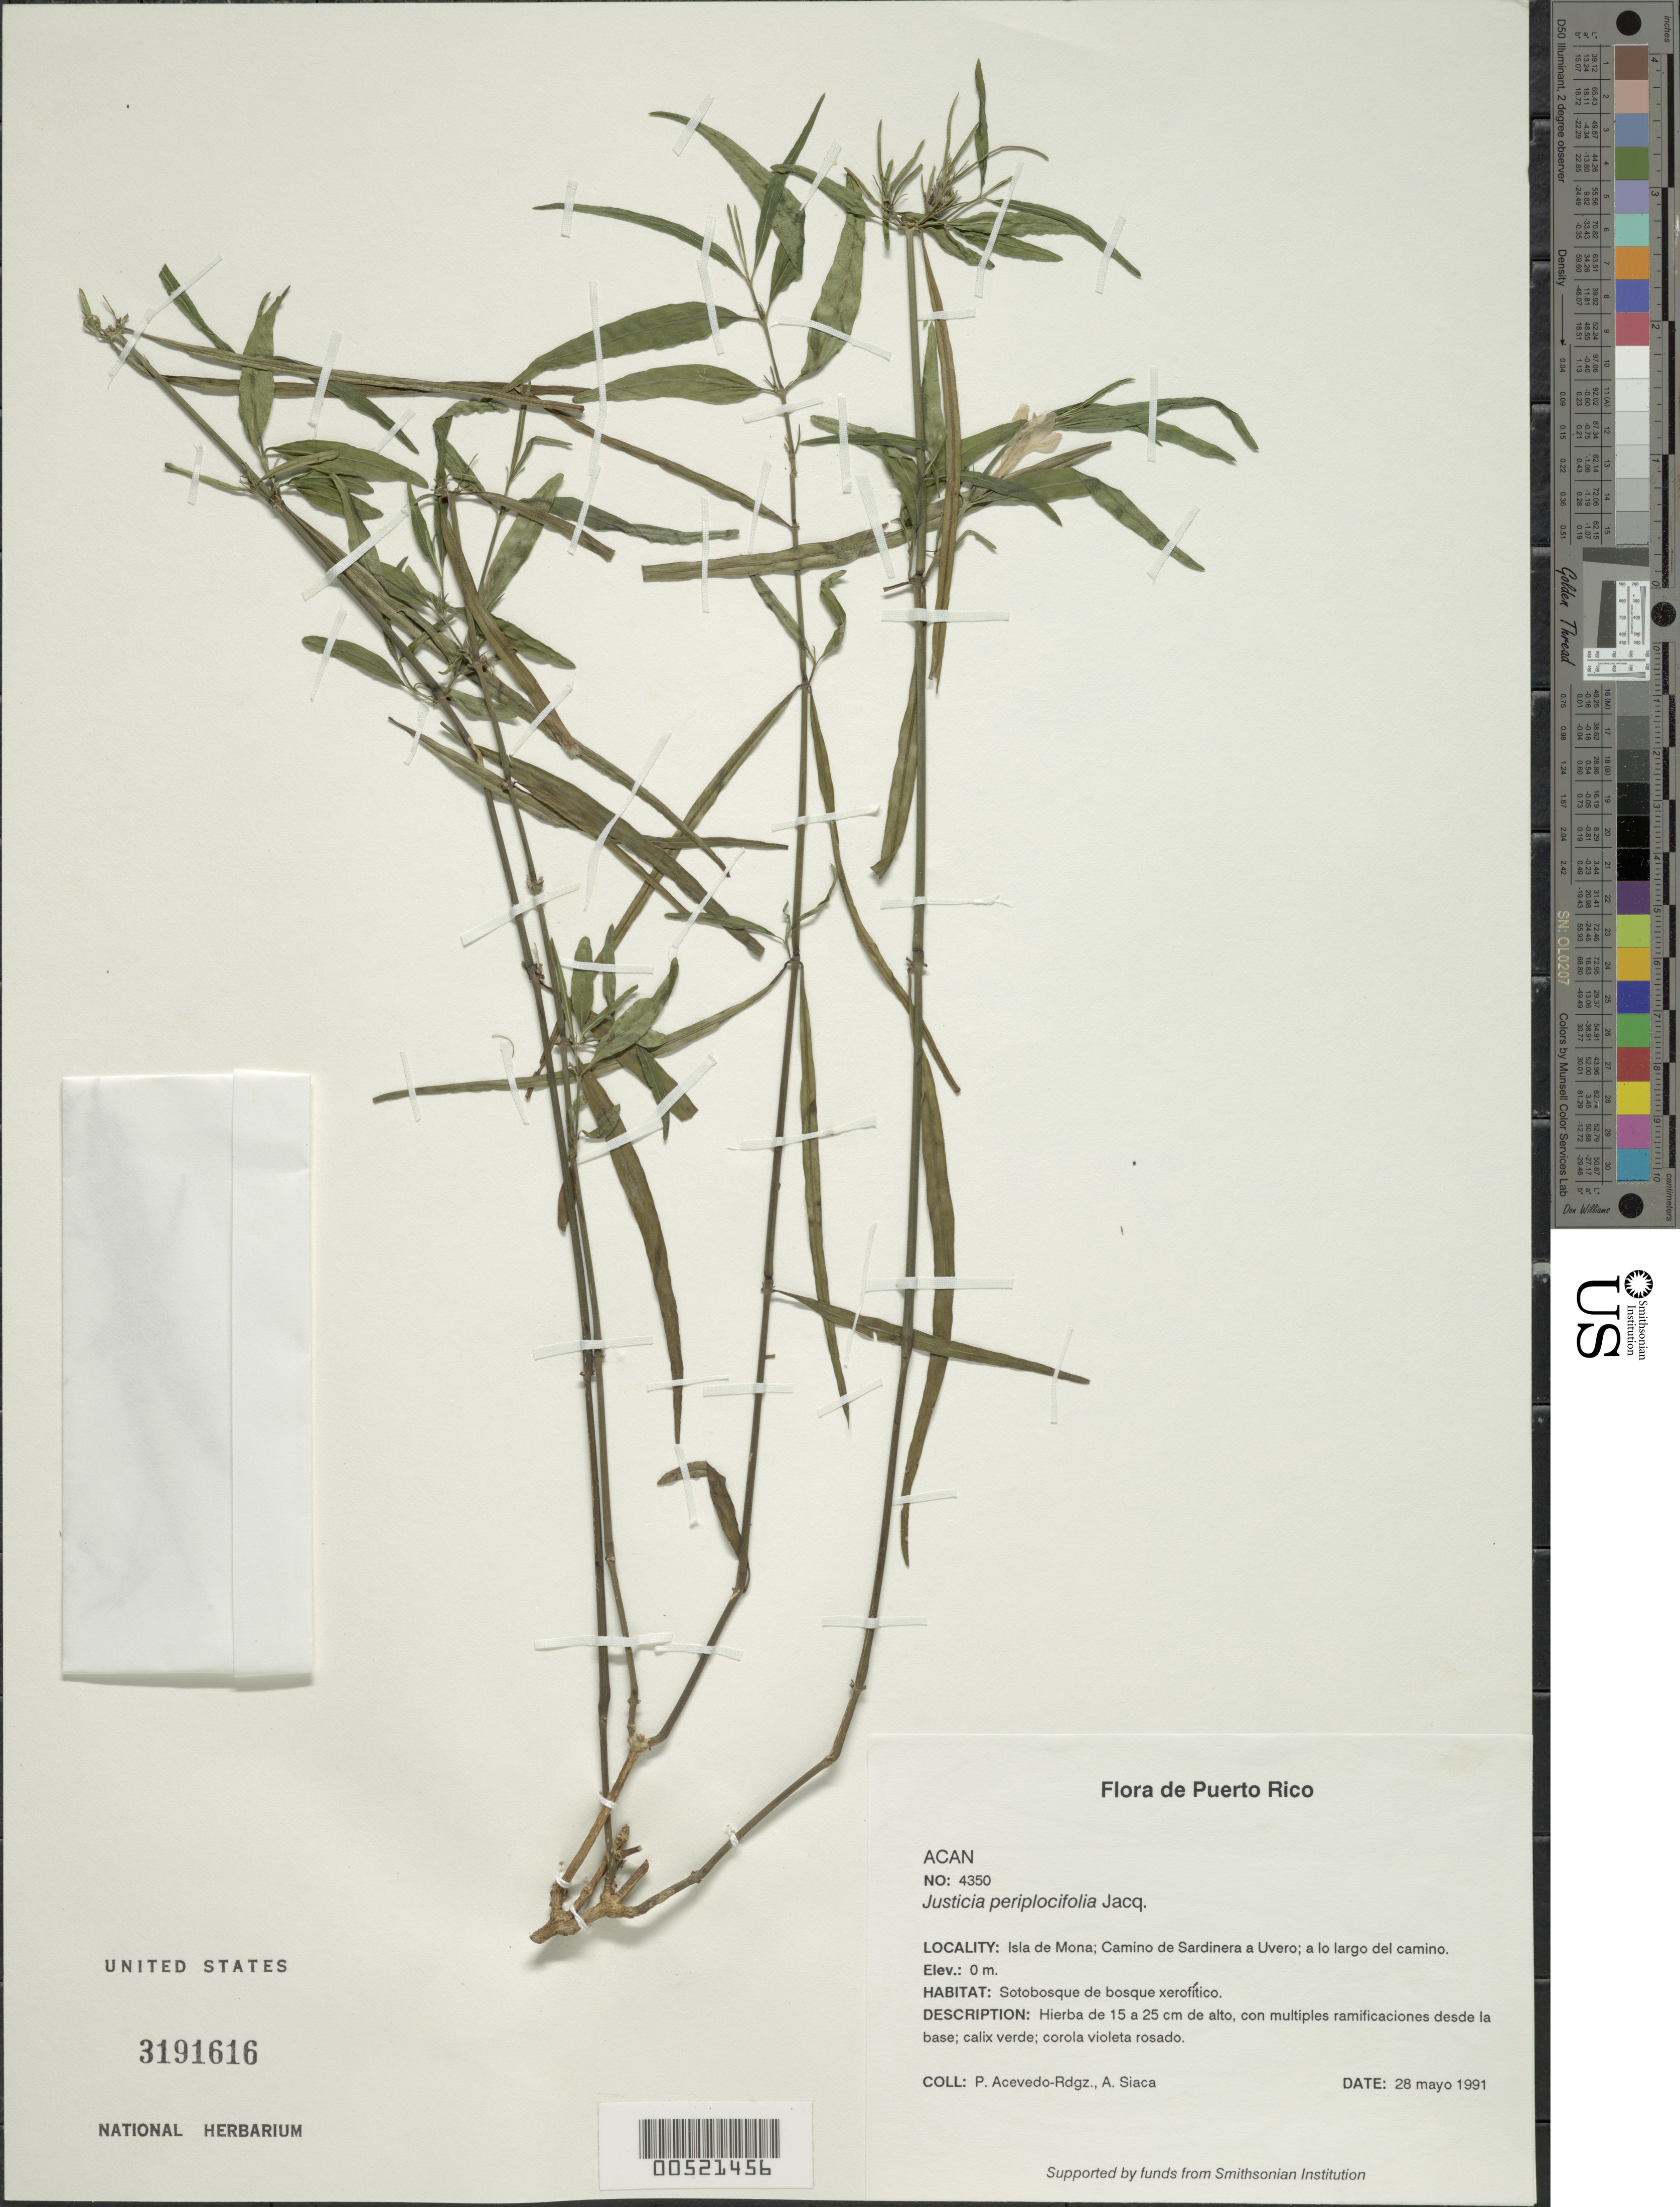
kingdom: Plantae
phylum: Tracheophyta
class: Magnoliopsida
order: Lamiales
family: Acanthaceae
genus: Justicia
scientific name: Justicia periplocifolia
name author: Jacq.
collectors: P. Acevedo-Rodr. & A. Siaca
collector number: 4350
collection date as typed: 28 May 1991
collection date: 1991-05-28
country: Puerto Rico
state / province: Mayaguëz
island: Mona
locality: Isla de Mona; Camino de Sardinera a Uvero; a lo largo del camino.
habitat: Sotobosque de bosque xerofitico.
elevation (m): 0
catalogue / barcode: US 3191616